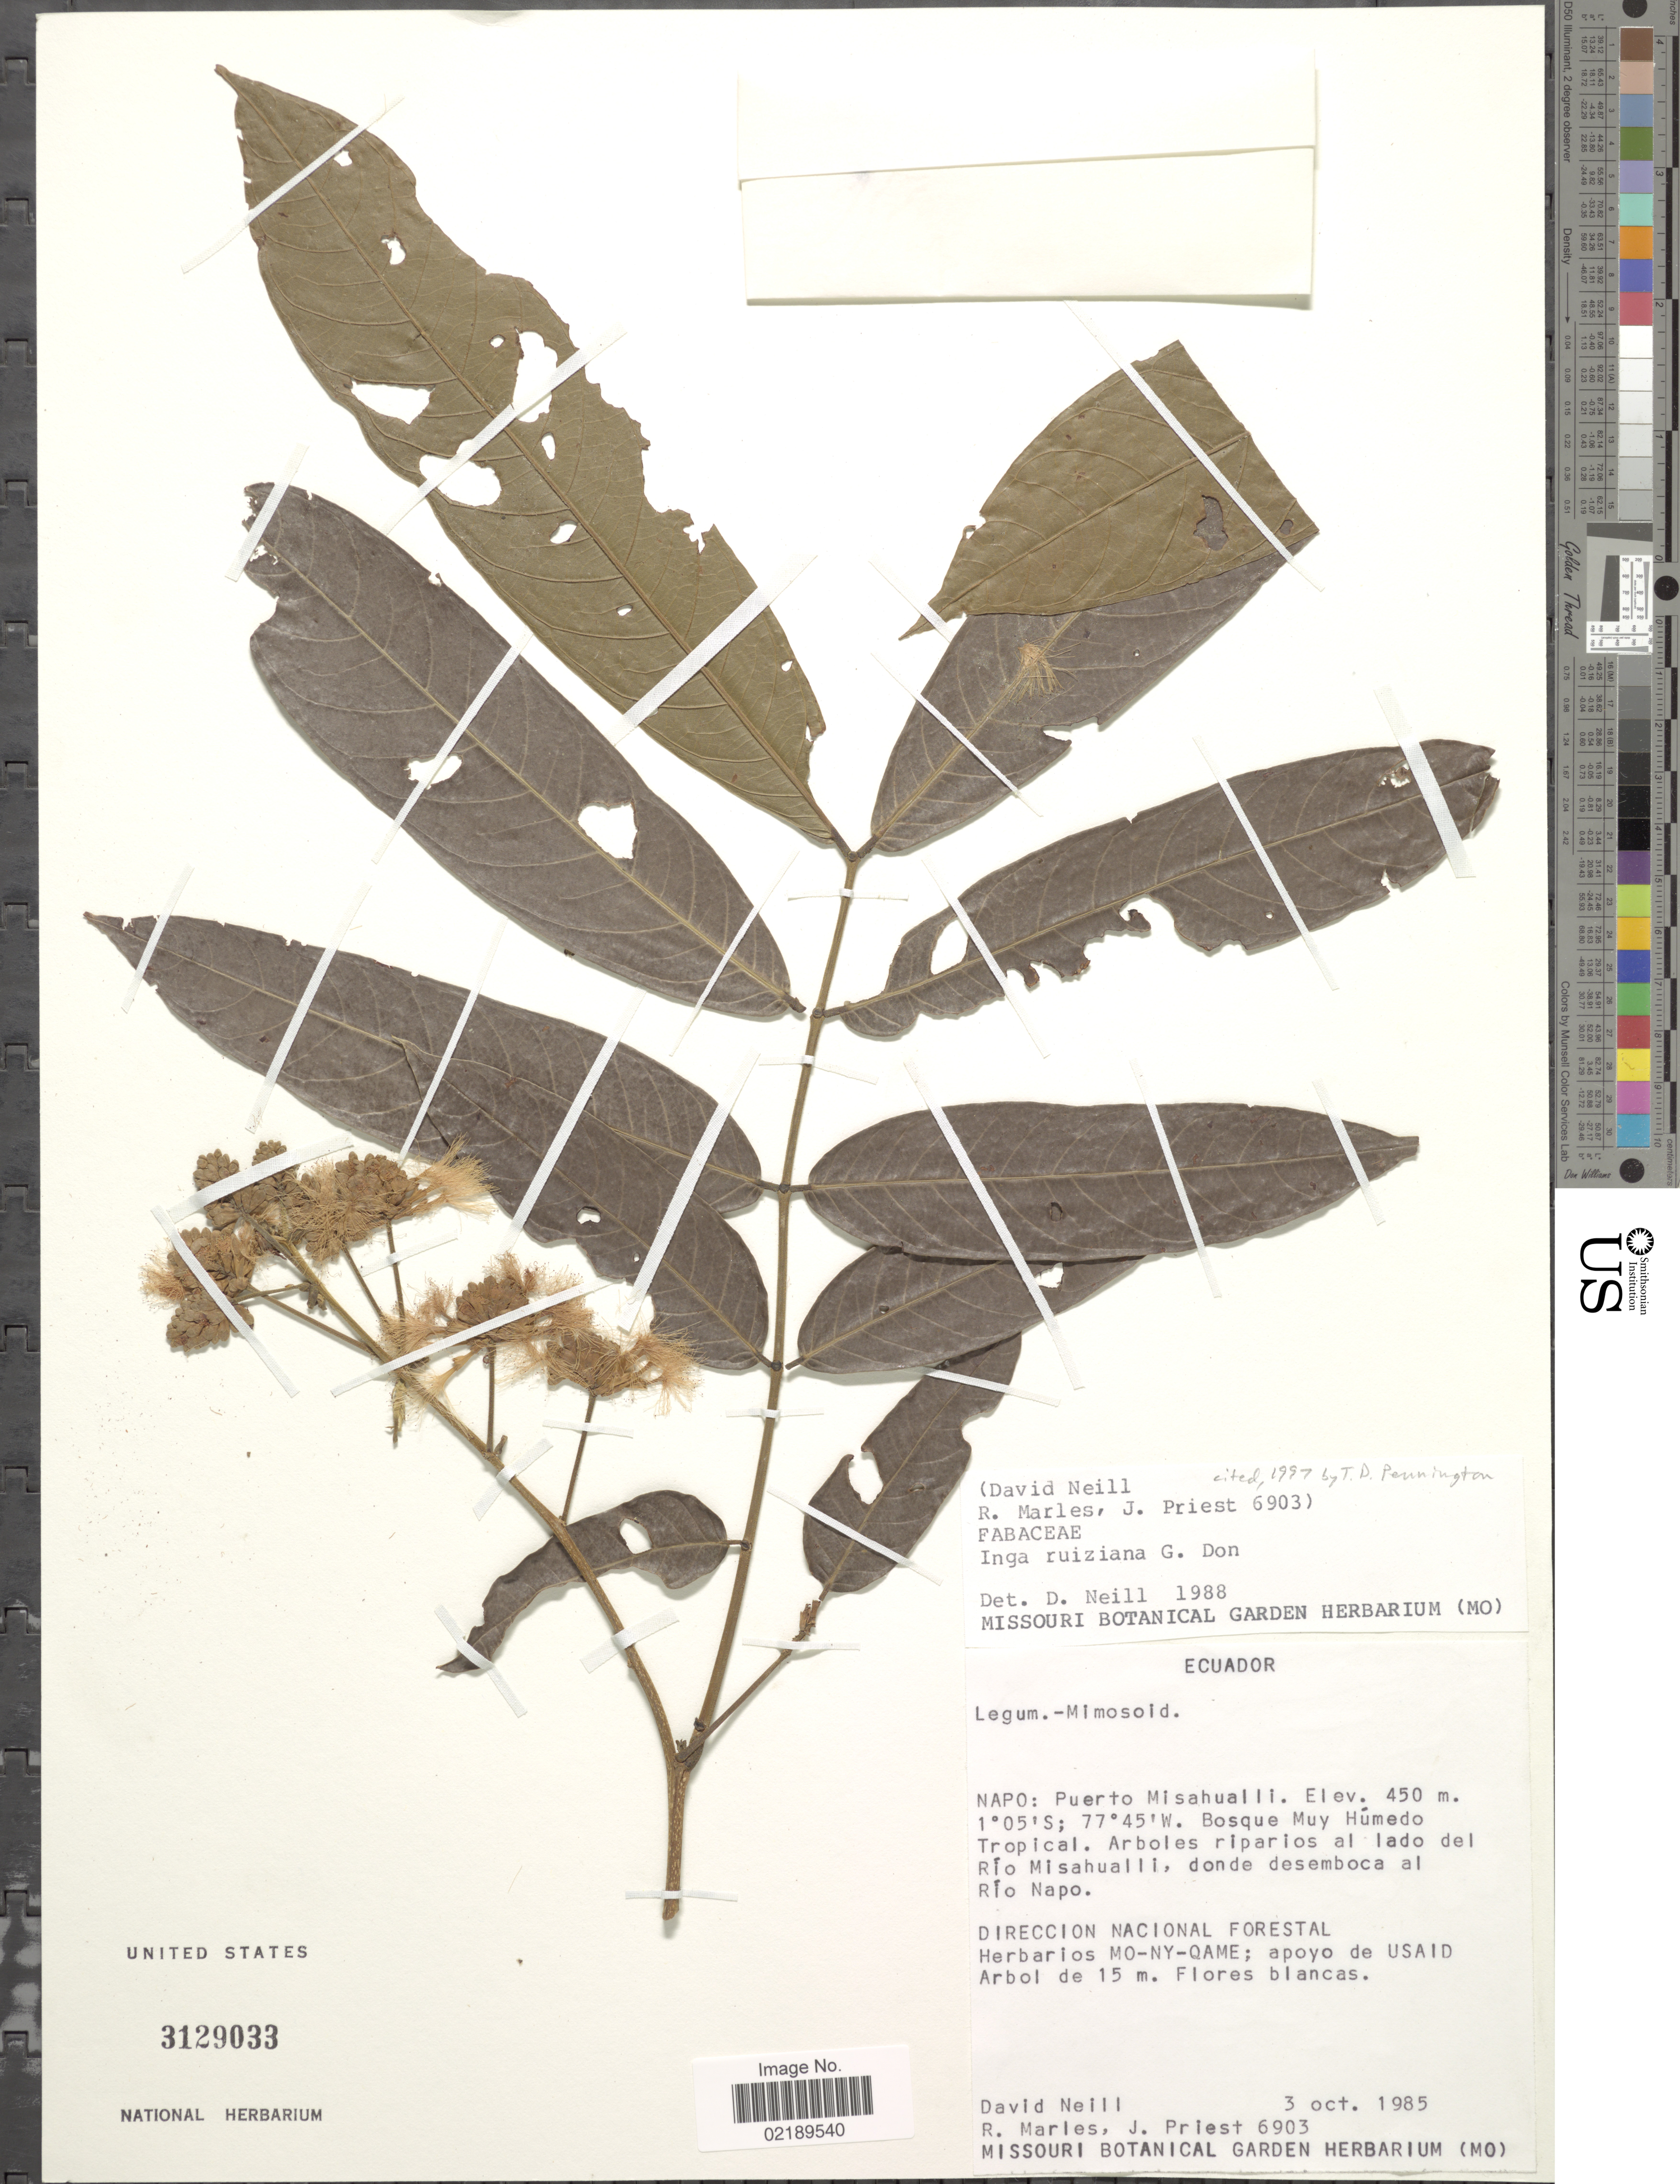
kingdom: Plantae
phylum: Tracheophyta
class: Magnoliopsida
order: Fabales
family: Fabaceae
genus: Inga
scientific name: Inga ruiziana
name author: G. Don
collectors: D. Neill, R. Marles & J. Priest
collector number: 6903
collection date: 1985-10-03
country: Ecuador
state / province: Napo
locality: Puerto Misahualli, arboles riparios al lade del Rio Misahualli, donde desemboca al Rio Napo.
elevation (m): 450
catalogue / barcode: US 3129033